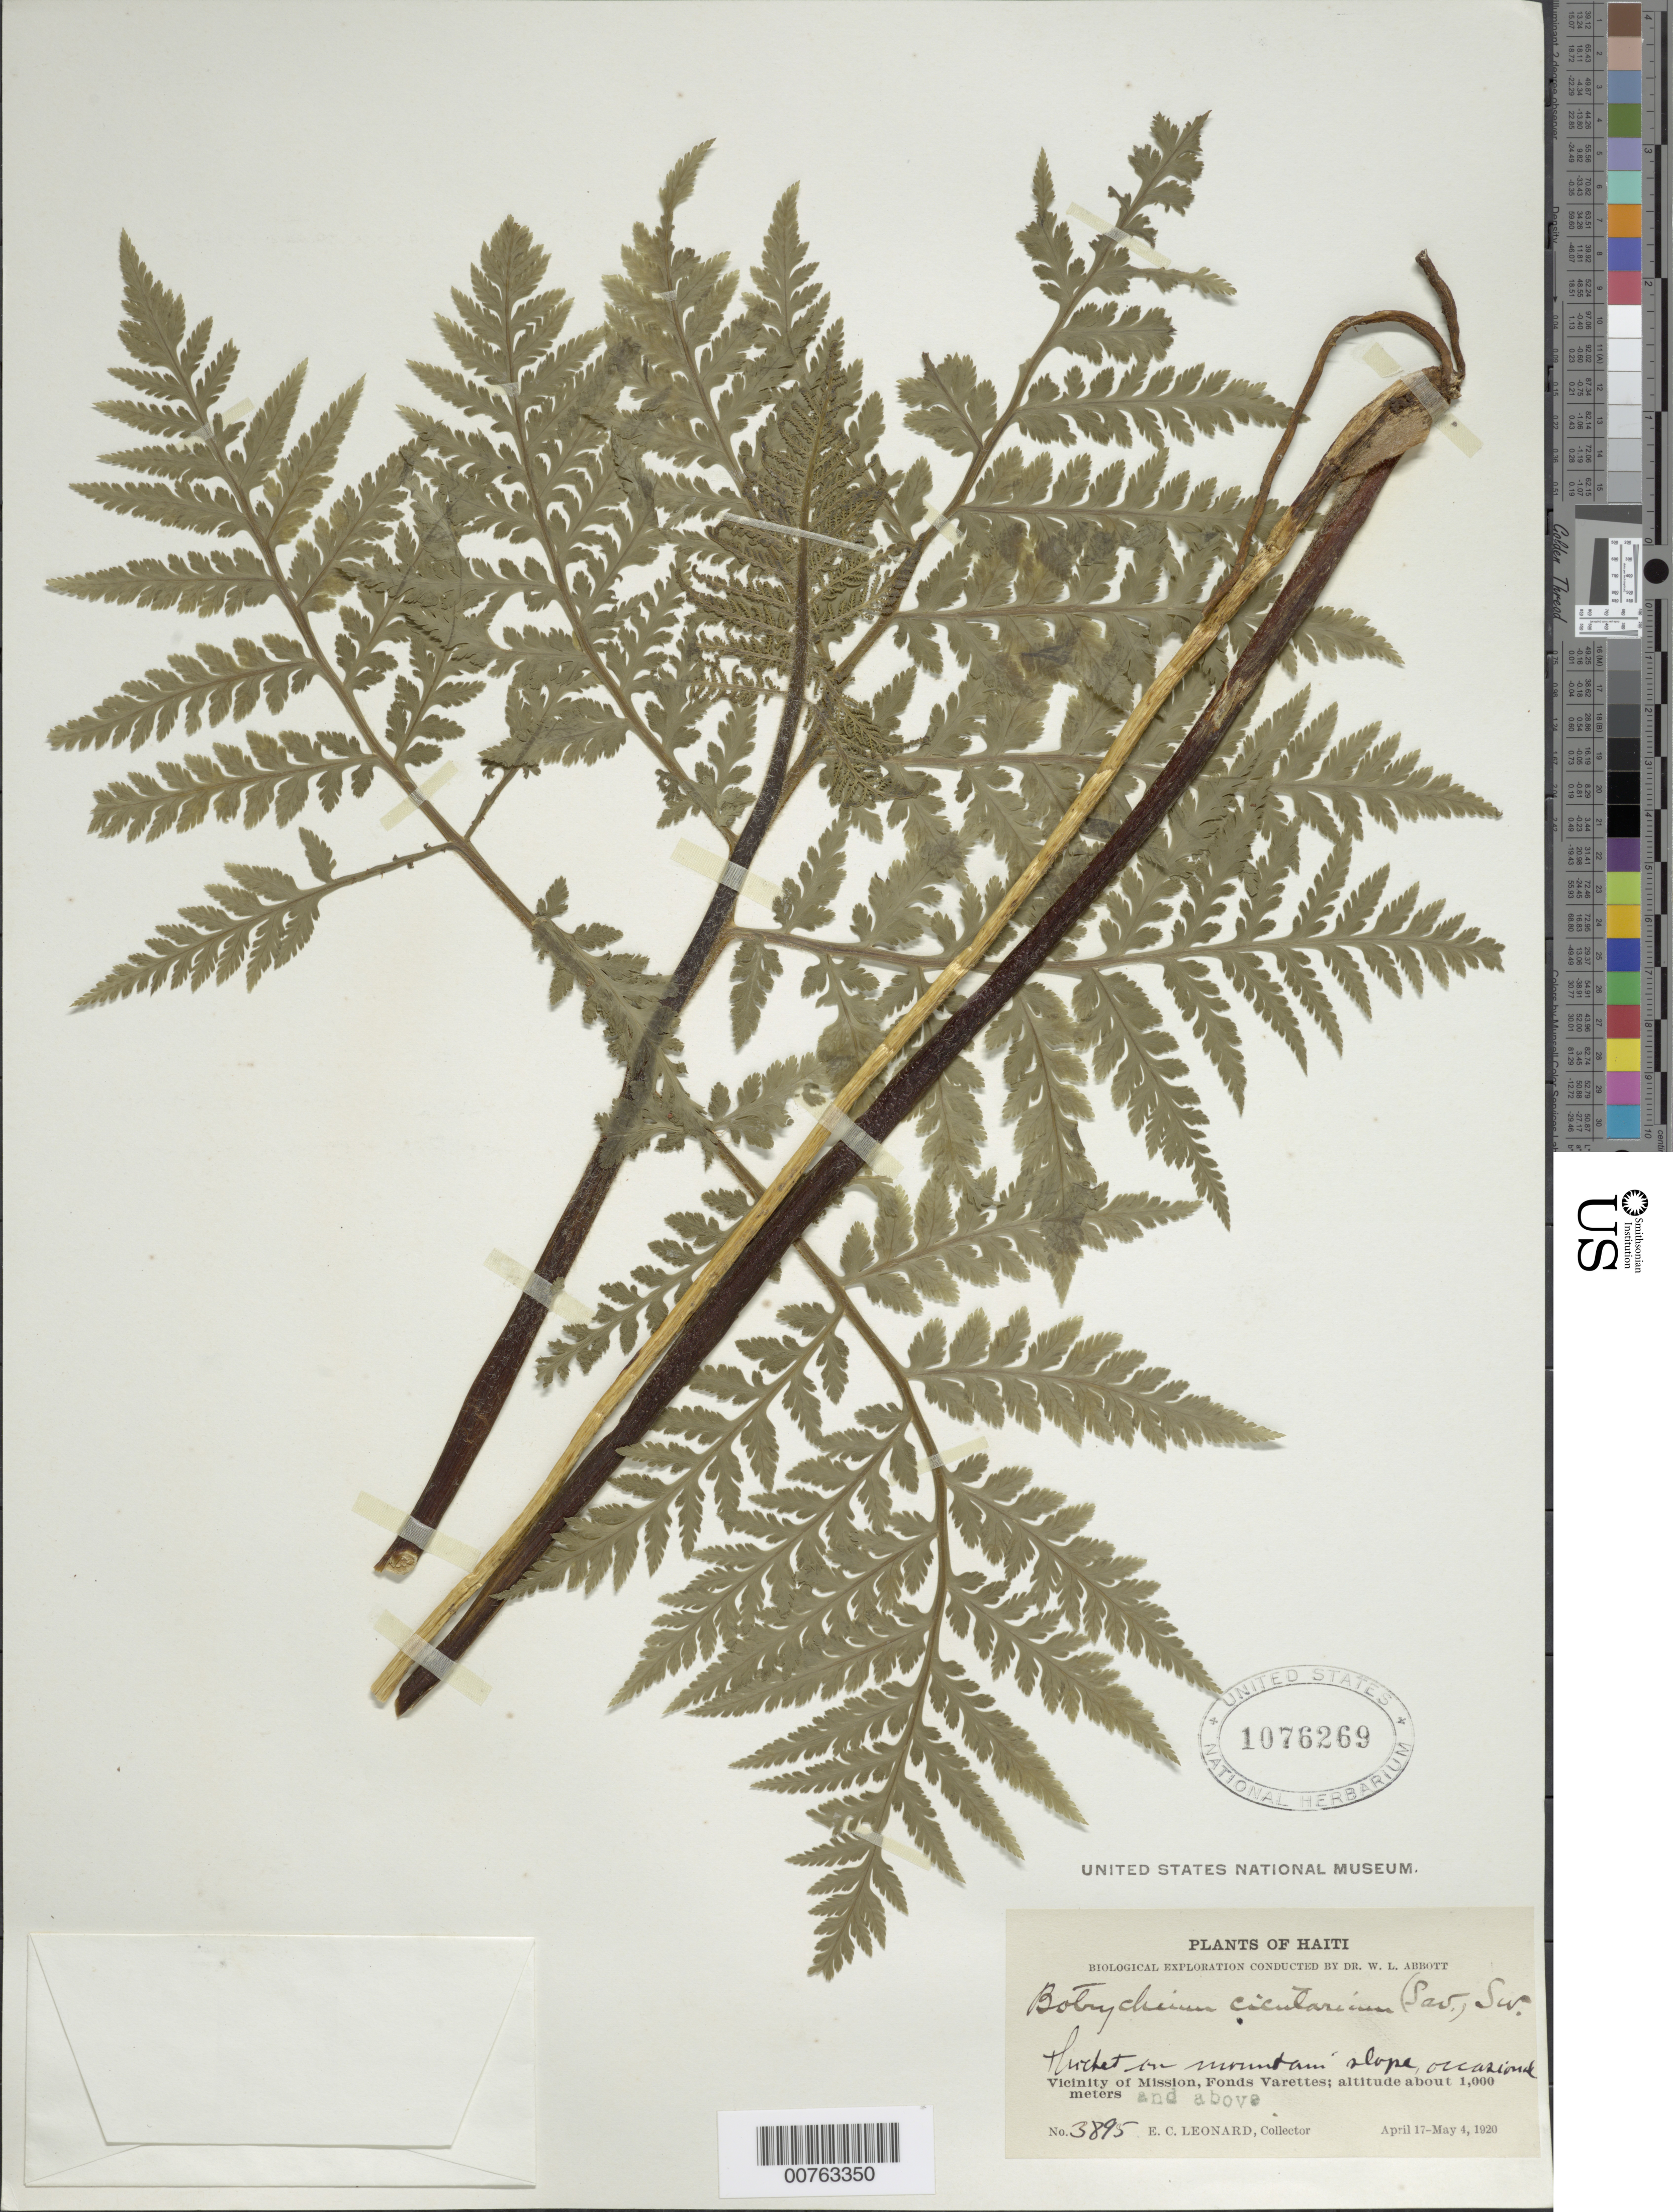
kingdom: Plantae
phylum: Tracheophyta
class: Polypodiopsida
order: Ophioglossales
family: Ophioglossaceae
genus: Botrychium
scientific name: Botrychium virginianum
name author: (L.) Sw.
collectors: E. C. Leonard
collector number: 3895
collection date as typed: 17 Apr 1920 04 May 1920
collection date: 1920-04-17/1920-05-04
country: Haiti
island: Hispaniola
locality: Vicinity of Mission, Fonds Varettes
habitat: Thicket on mountain slope, occasional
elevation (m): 1000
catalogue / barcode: US 1076269